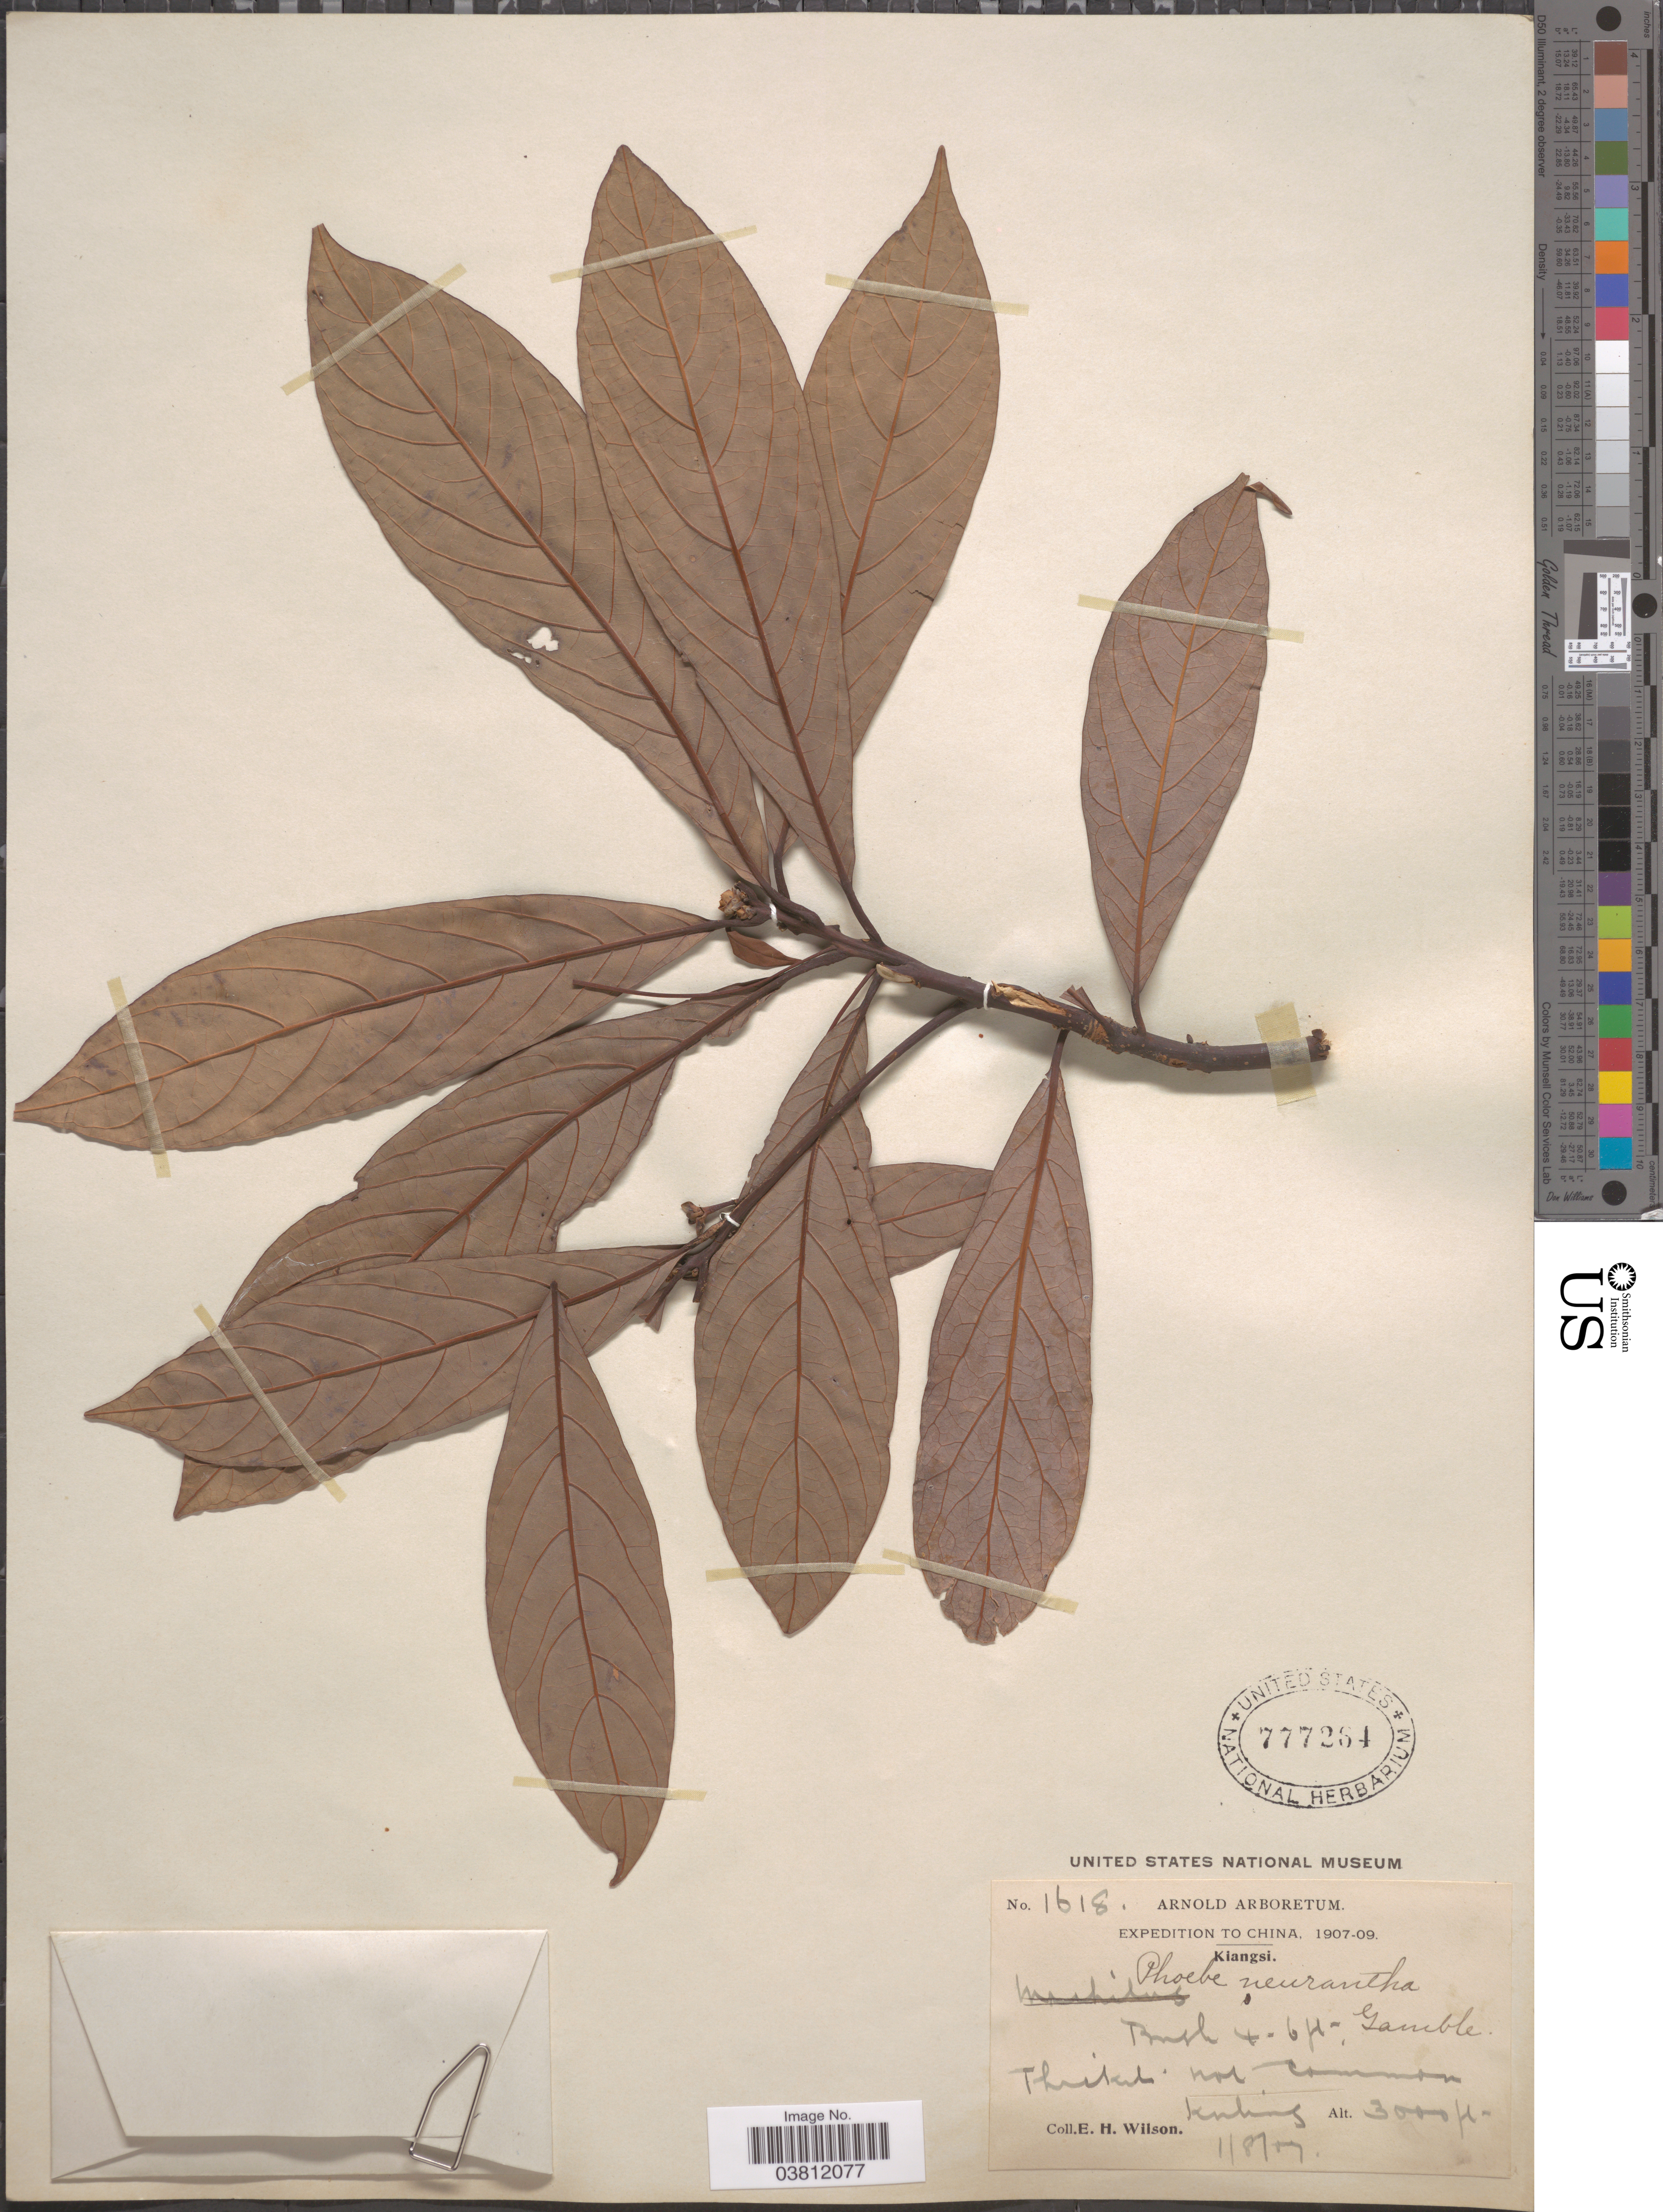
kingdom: Plantae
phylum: Tracheophyta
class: Magnoliopsida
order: Laurales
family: Lauraceae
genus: Phoebe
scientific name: Phoebe neurantha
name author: Gamble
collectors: E. Wilson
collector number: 1618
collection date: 1909-08-01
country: China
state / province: Jiangxi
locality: Kiangsi. Kuking [interpreted].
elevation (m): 914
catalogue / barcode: US 777284